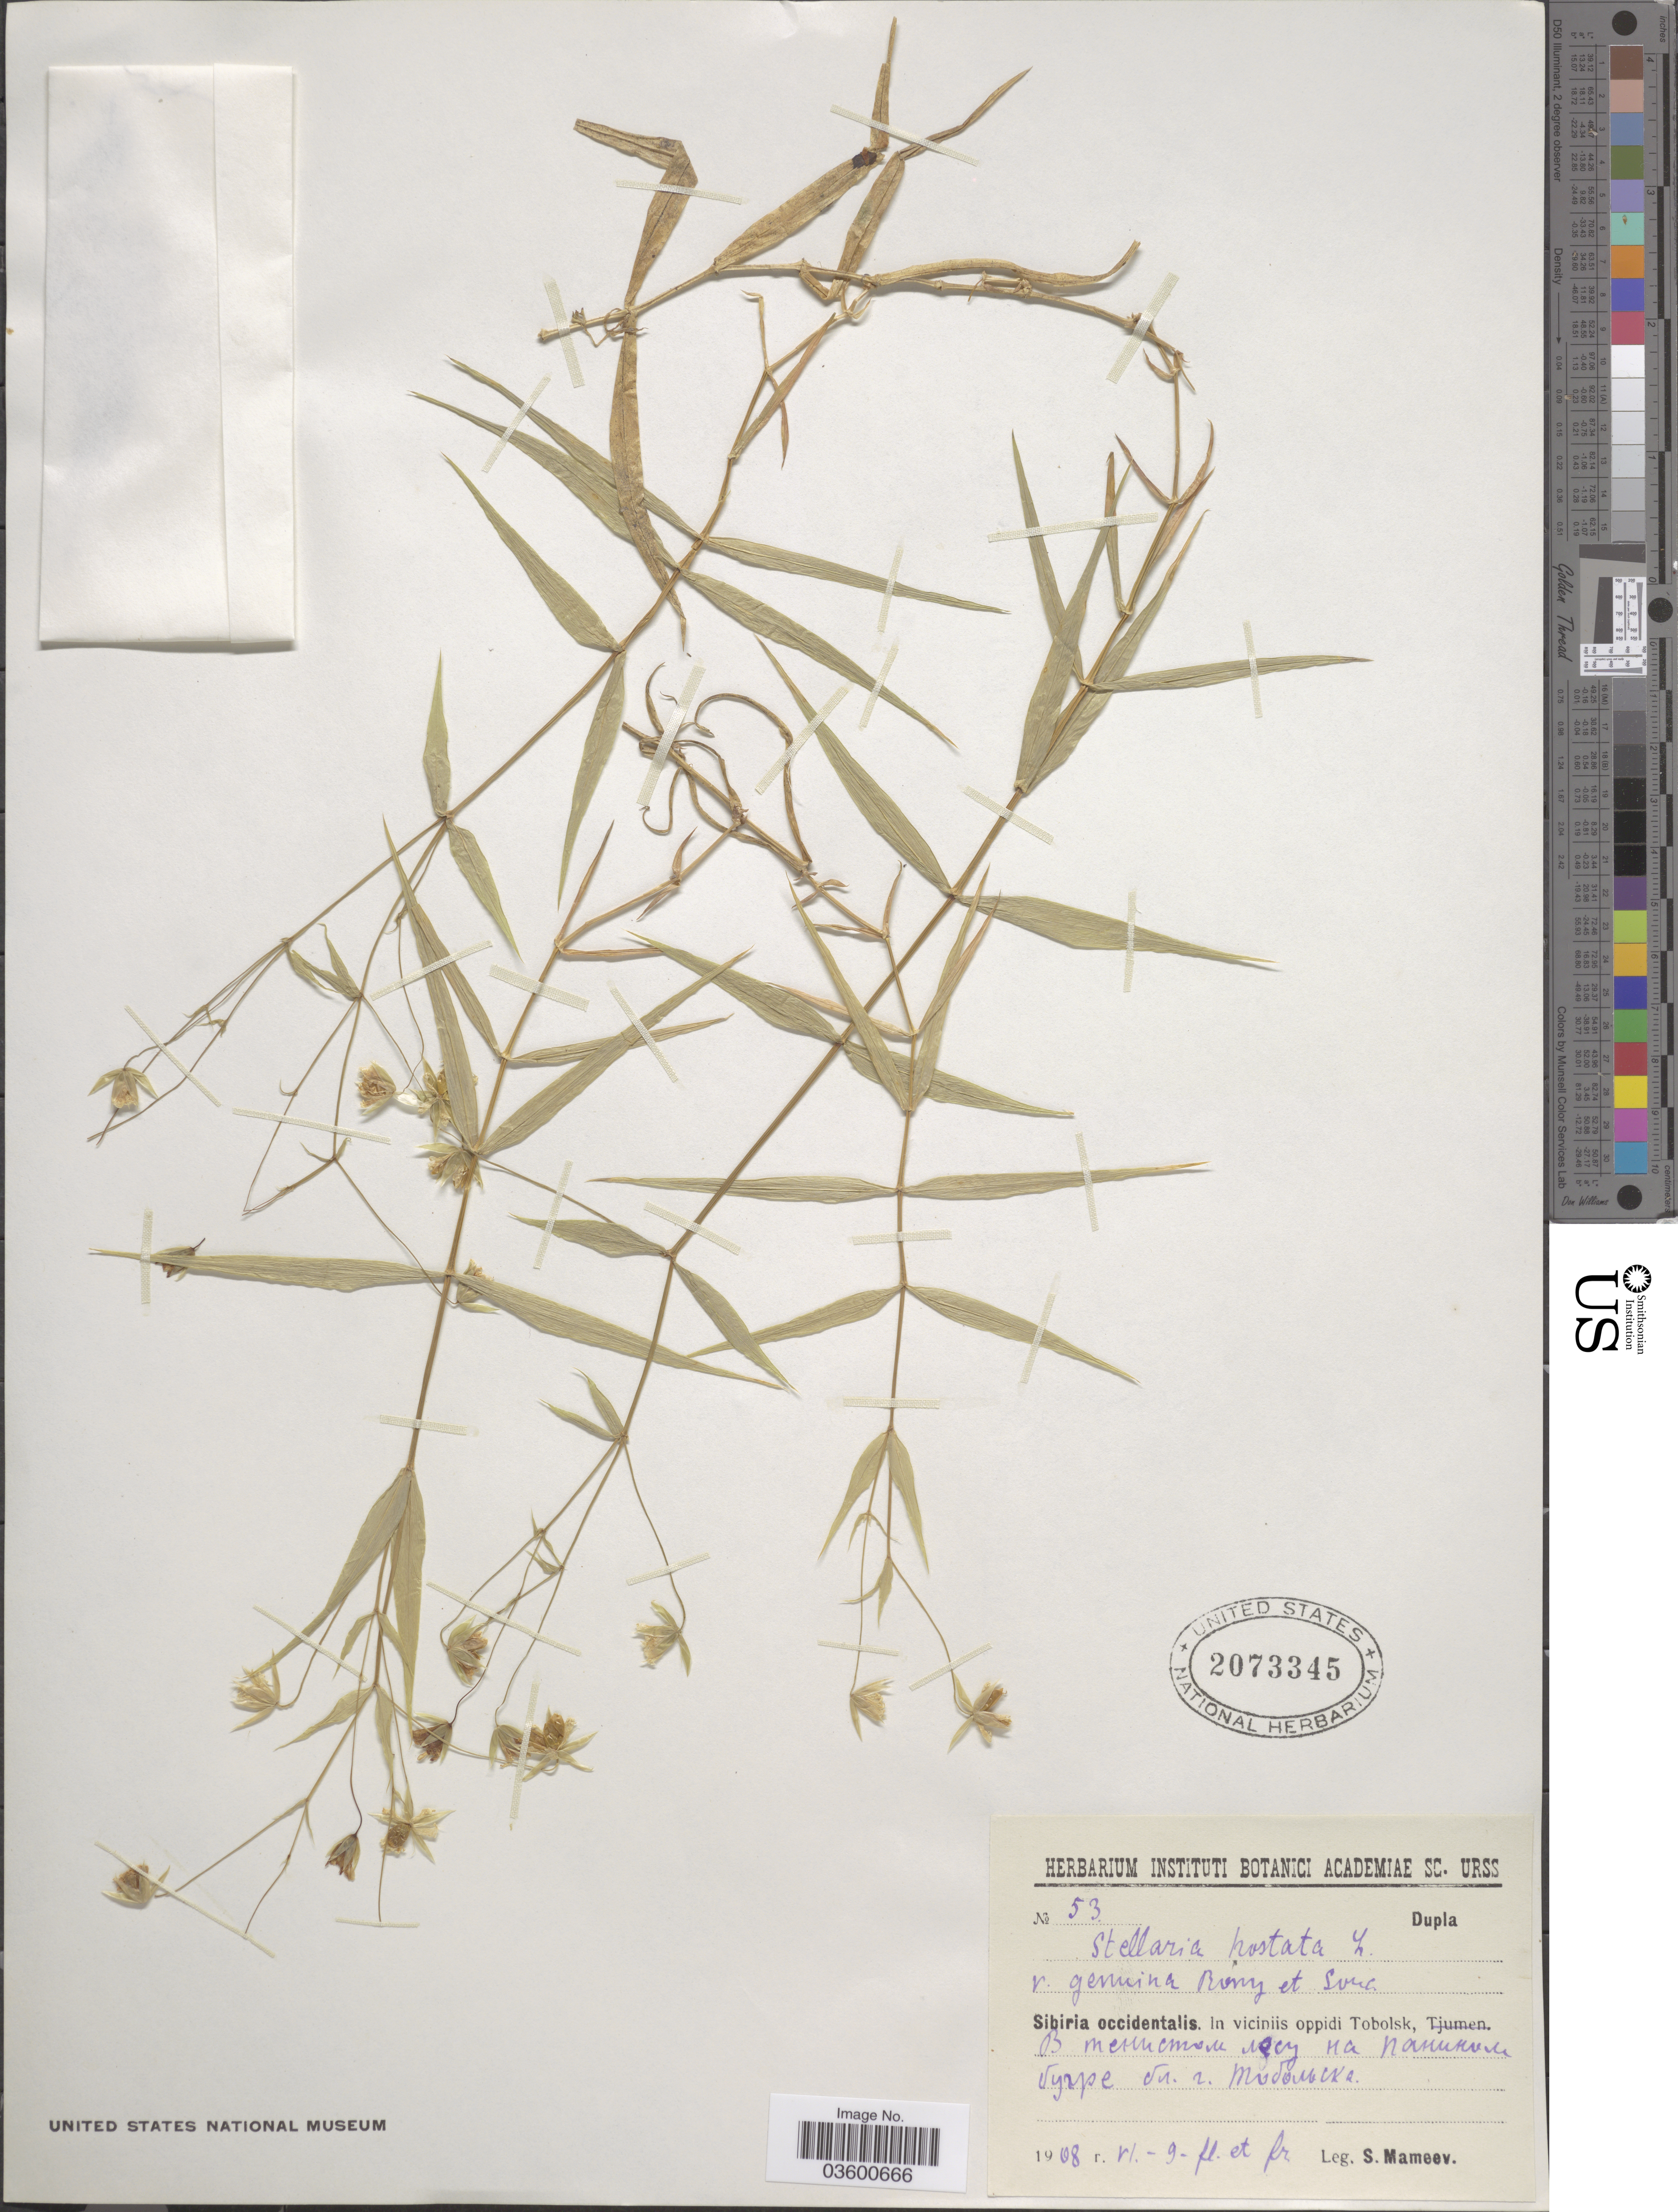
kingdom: Plantae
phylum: Tracheophyta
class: Magnoliopsida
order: Caryophyllales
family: Caryophyllaceae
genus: Stellaria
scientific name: Stellaria hastata var. genuina ined.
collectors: S. Mameev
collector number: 53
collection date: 1908-06-09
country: Russian Federation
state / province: Tyumen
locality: Sibiria occidentalis. In viciniis oppidi Tobolsk. X.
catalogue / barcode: US 2073345